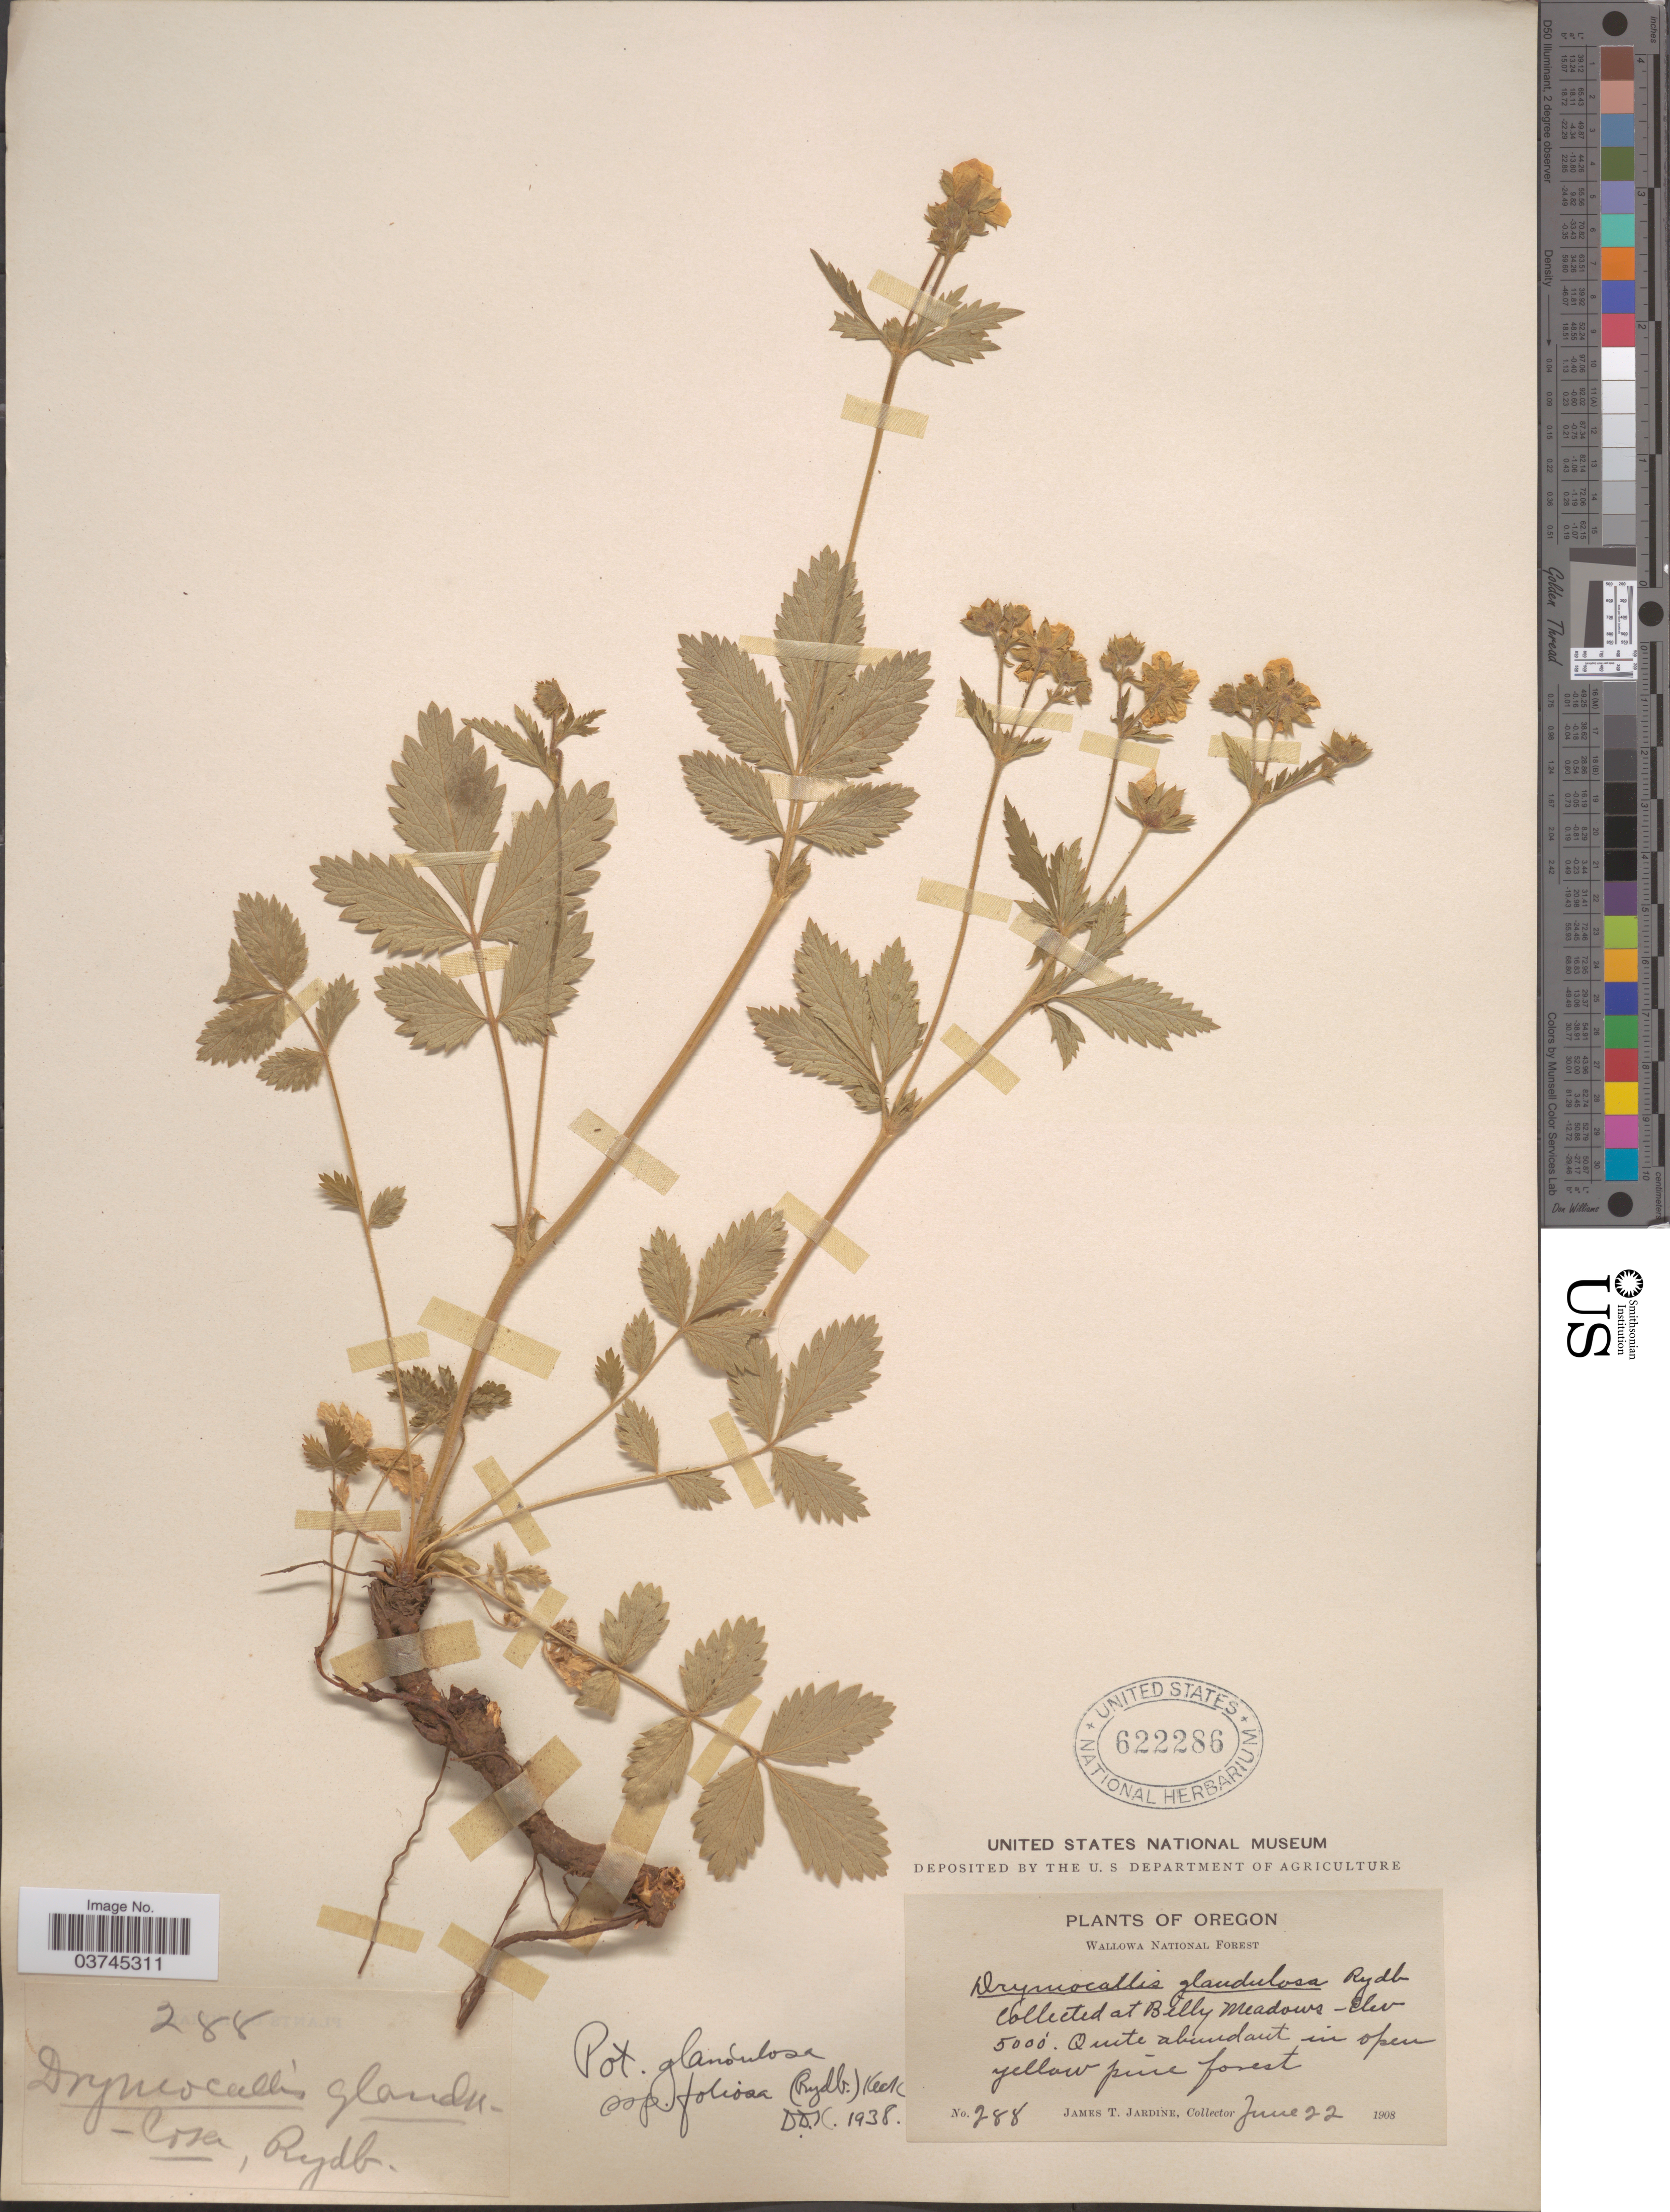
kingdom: Plantae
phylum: Tracheophyta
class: Magnoliopsida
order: Rosales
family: Rosaceae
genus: Drymocallis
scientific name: Drymocallis foliosa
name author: Rydb.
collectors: J. T. Jardine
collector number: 288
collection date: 1908-06-22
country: United States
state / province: Oregon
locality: Wallowa National Forest. Billy Meadows.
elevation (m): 1524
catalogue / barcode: US 622286